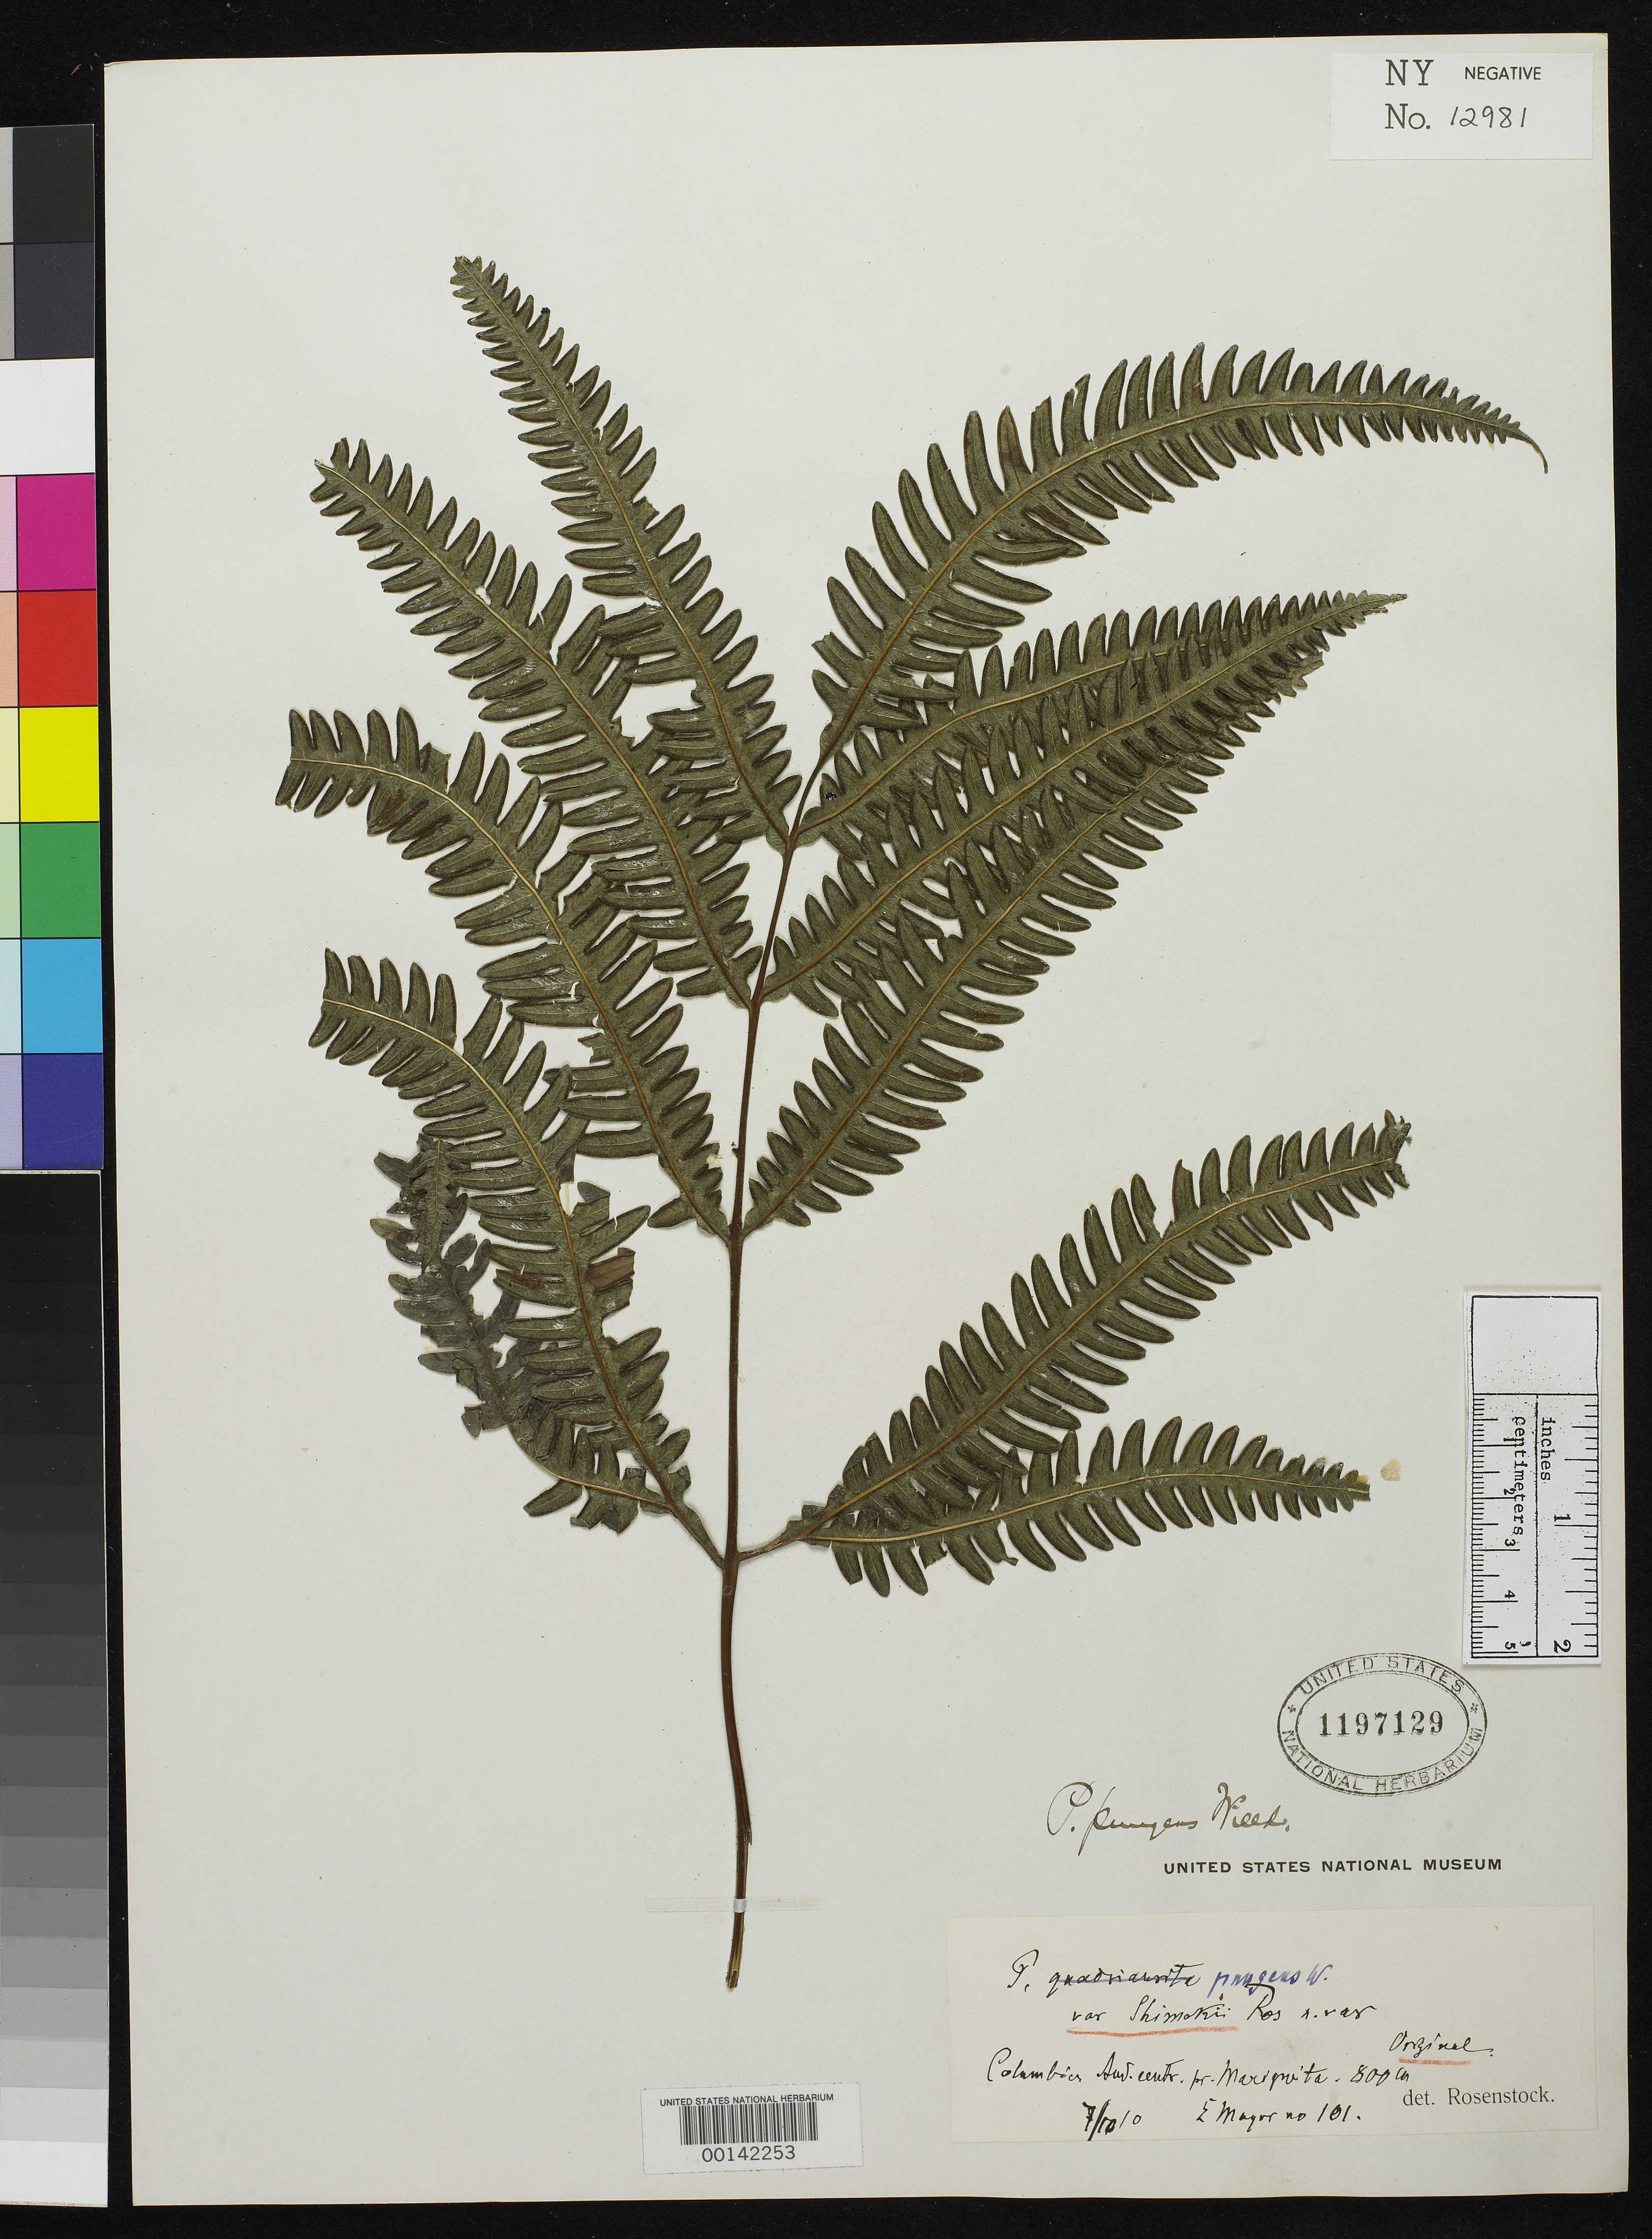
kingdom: Plantae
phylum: Tracheophyta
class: Polypodiopsida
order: Polypodiales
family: Pteridaceae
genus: Pteris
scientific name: Pteris pungens var. shimekii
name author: Rosenst.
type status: Isotype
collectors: E. Mayer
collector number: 101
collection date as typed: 07 Oct 1910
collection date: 1910-10-07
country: Colombia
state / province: Tolima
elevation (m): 800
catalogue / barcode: US 1197129